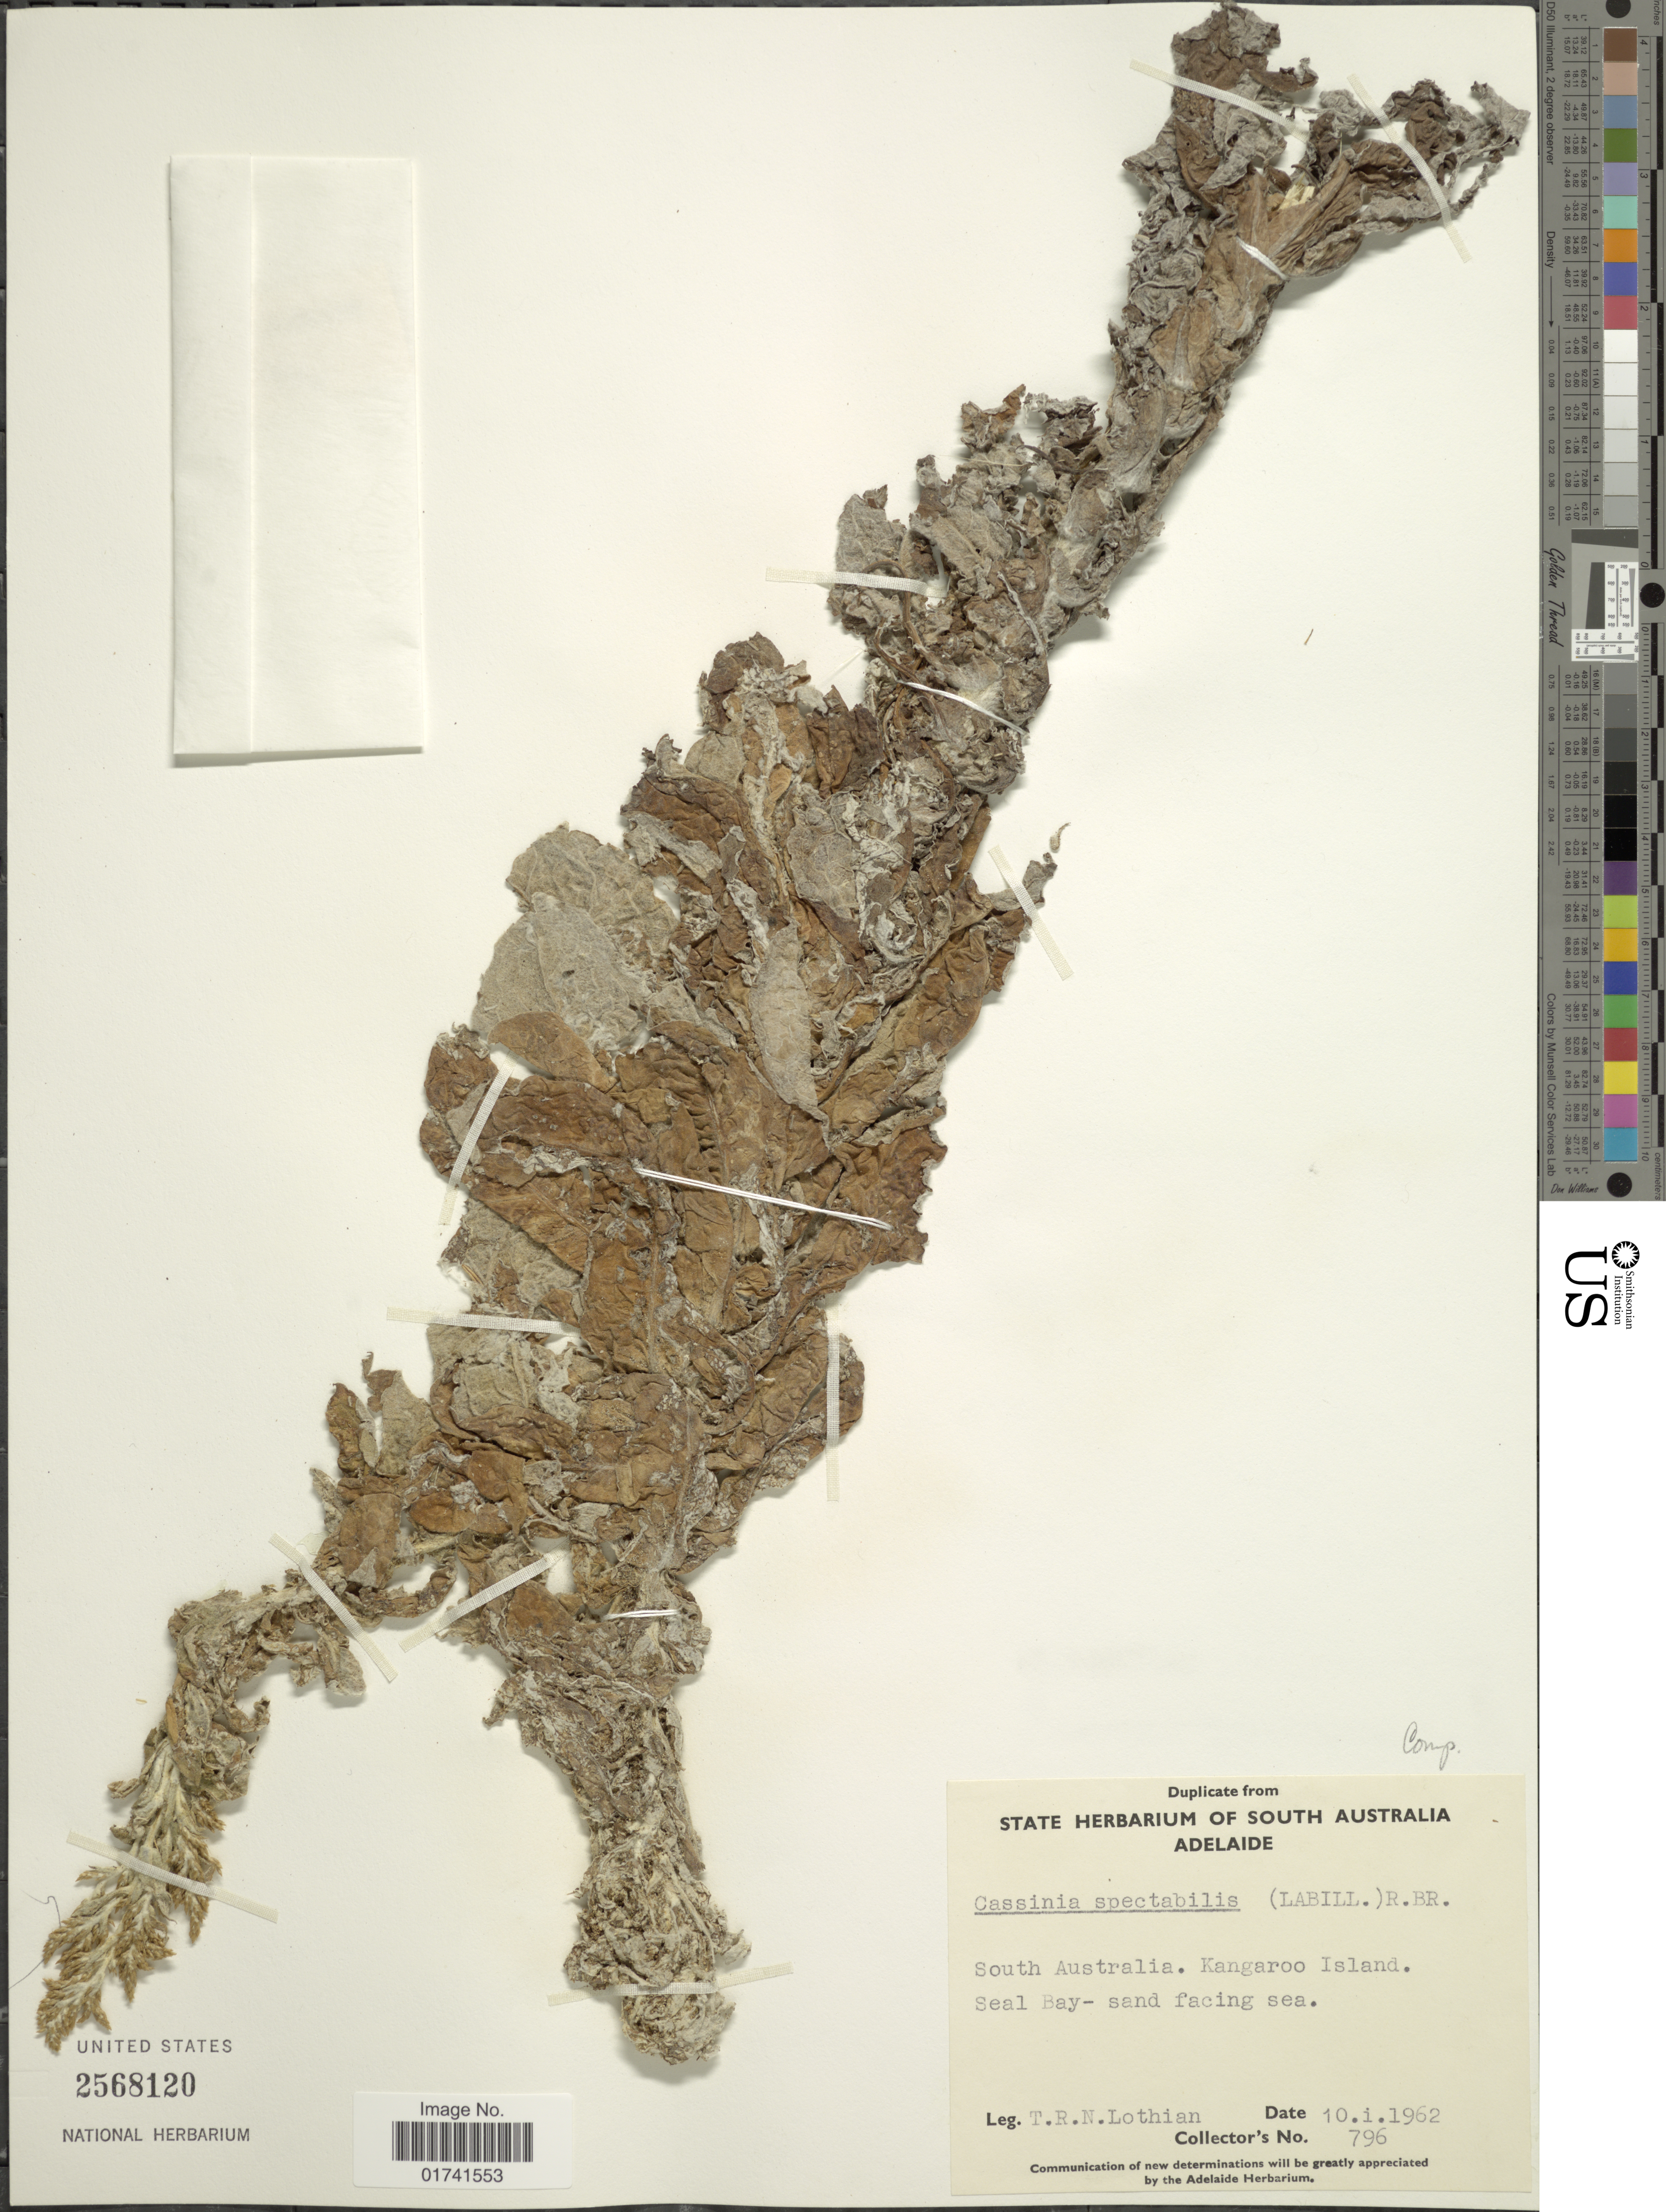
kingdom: Plantae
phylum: Tracheophyta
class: Magnoliopsida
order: Asterales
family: Asteraceae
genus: Apalochlamys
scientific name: Apalochlamys spectabilis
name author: (Labill.) Steud.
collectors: T. Lothian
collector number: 796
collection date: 1962-01-10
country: Australia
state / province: South Australia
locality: Kangaroo Island, Seal Bay-sand facing area.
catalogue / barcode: US 2568120